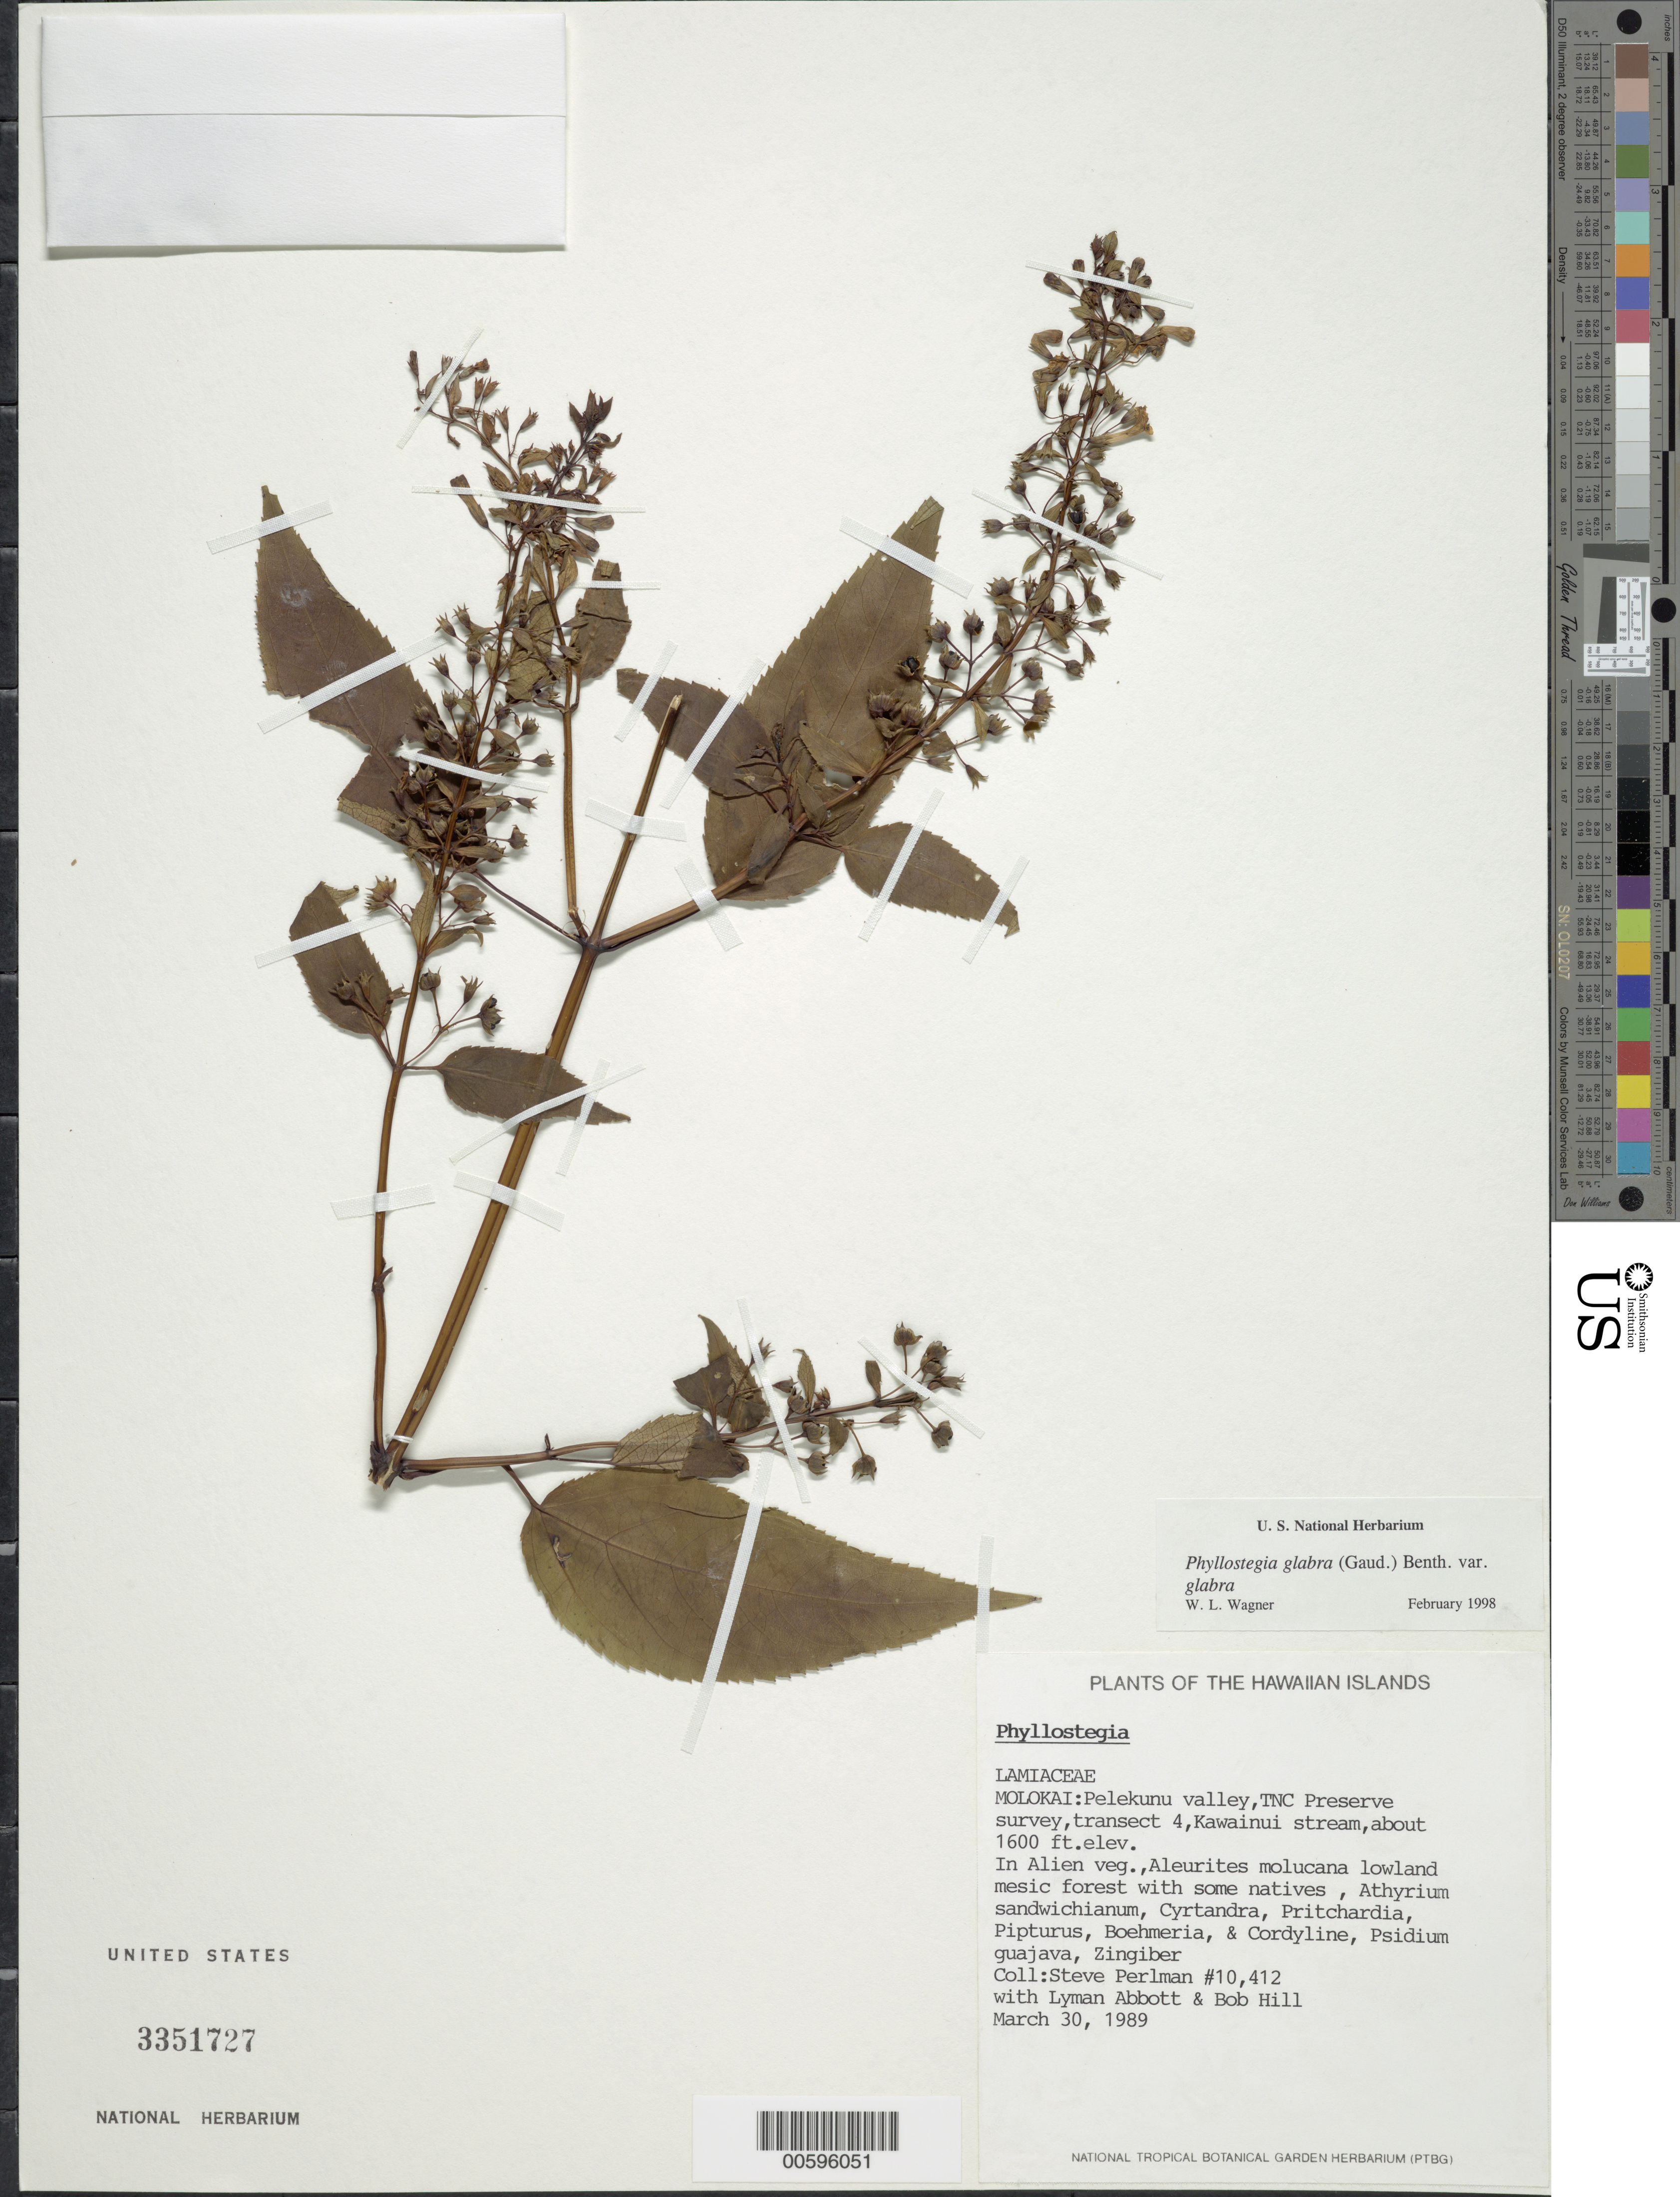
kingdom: Plantae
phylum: Tracheophyta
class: Magnoliopsida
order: Lamiales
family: Lamiaceae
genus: Phyllostegia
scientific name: Phyllostegia glabra var. glabra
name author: (Gaudich.) Benth.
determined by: Wagner, W. L., (BOT), Smithsonian Institution - National Museum of Natural History (UNITED STATES)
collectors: S. P. Perlman, L. Abbott & B. Hill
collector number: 10412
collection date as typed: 30 Mar 1989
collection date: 1989-03-30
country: United States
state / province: Hawaii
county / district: Maui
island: Moloka'i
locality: Pelekunu valley, TNC Preserve survey, transect 4, Kawainui stream.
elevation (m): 488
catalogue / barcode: US 3351727